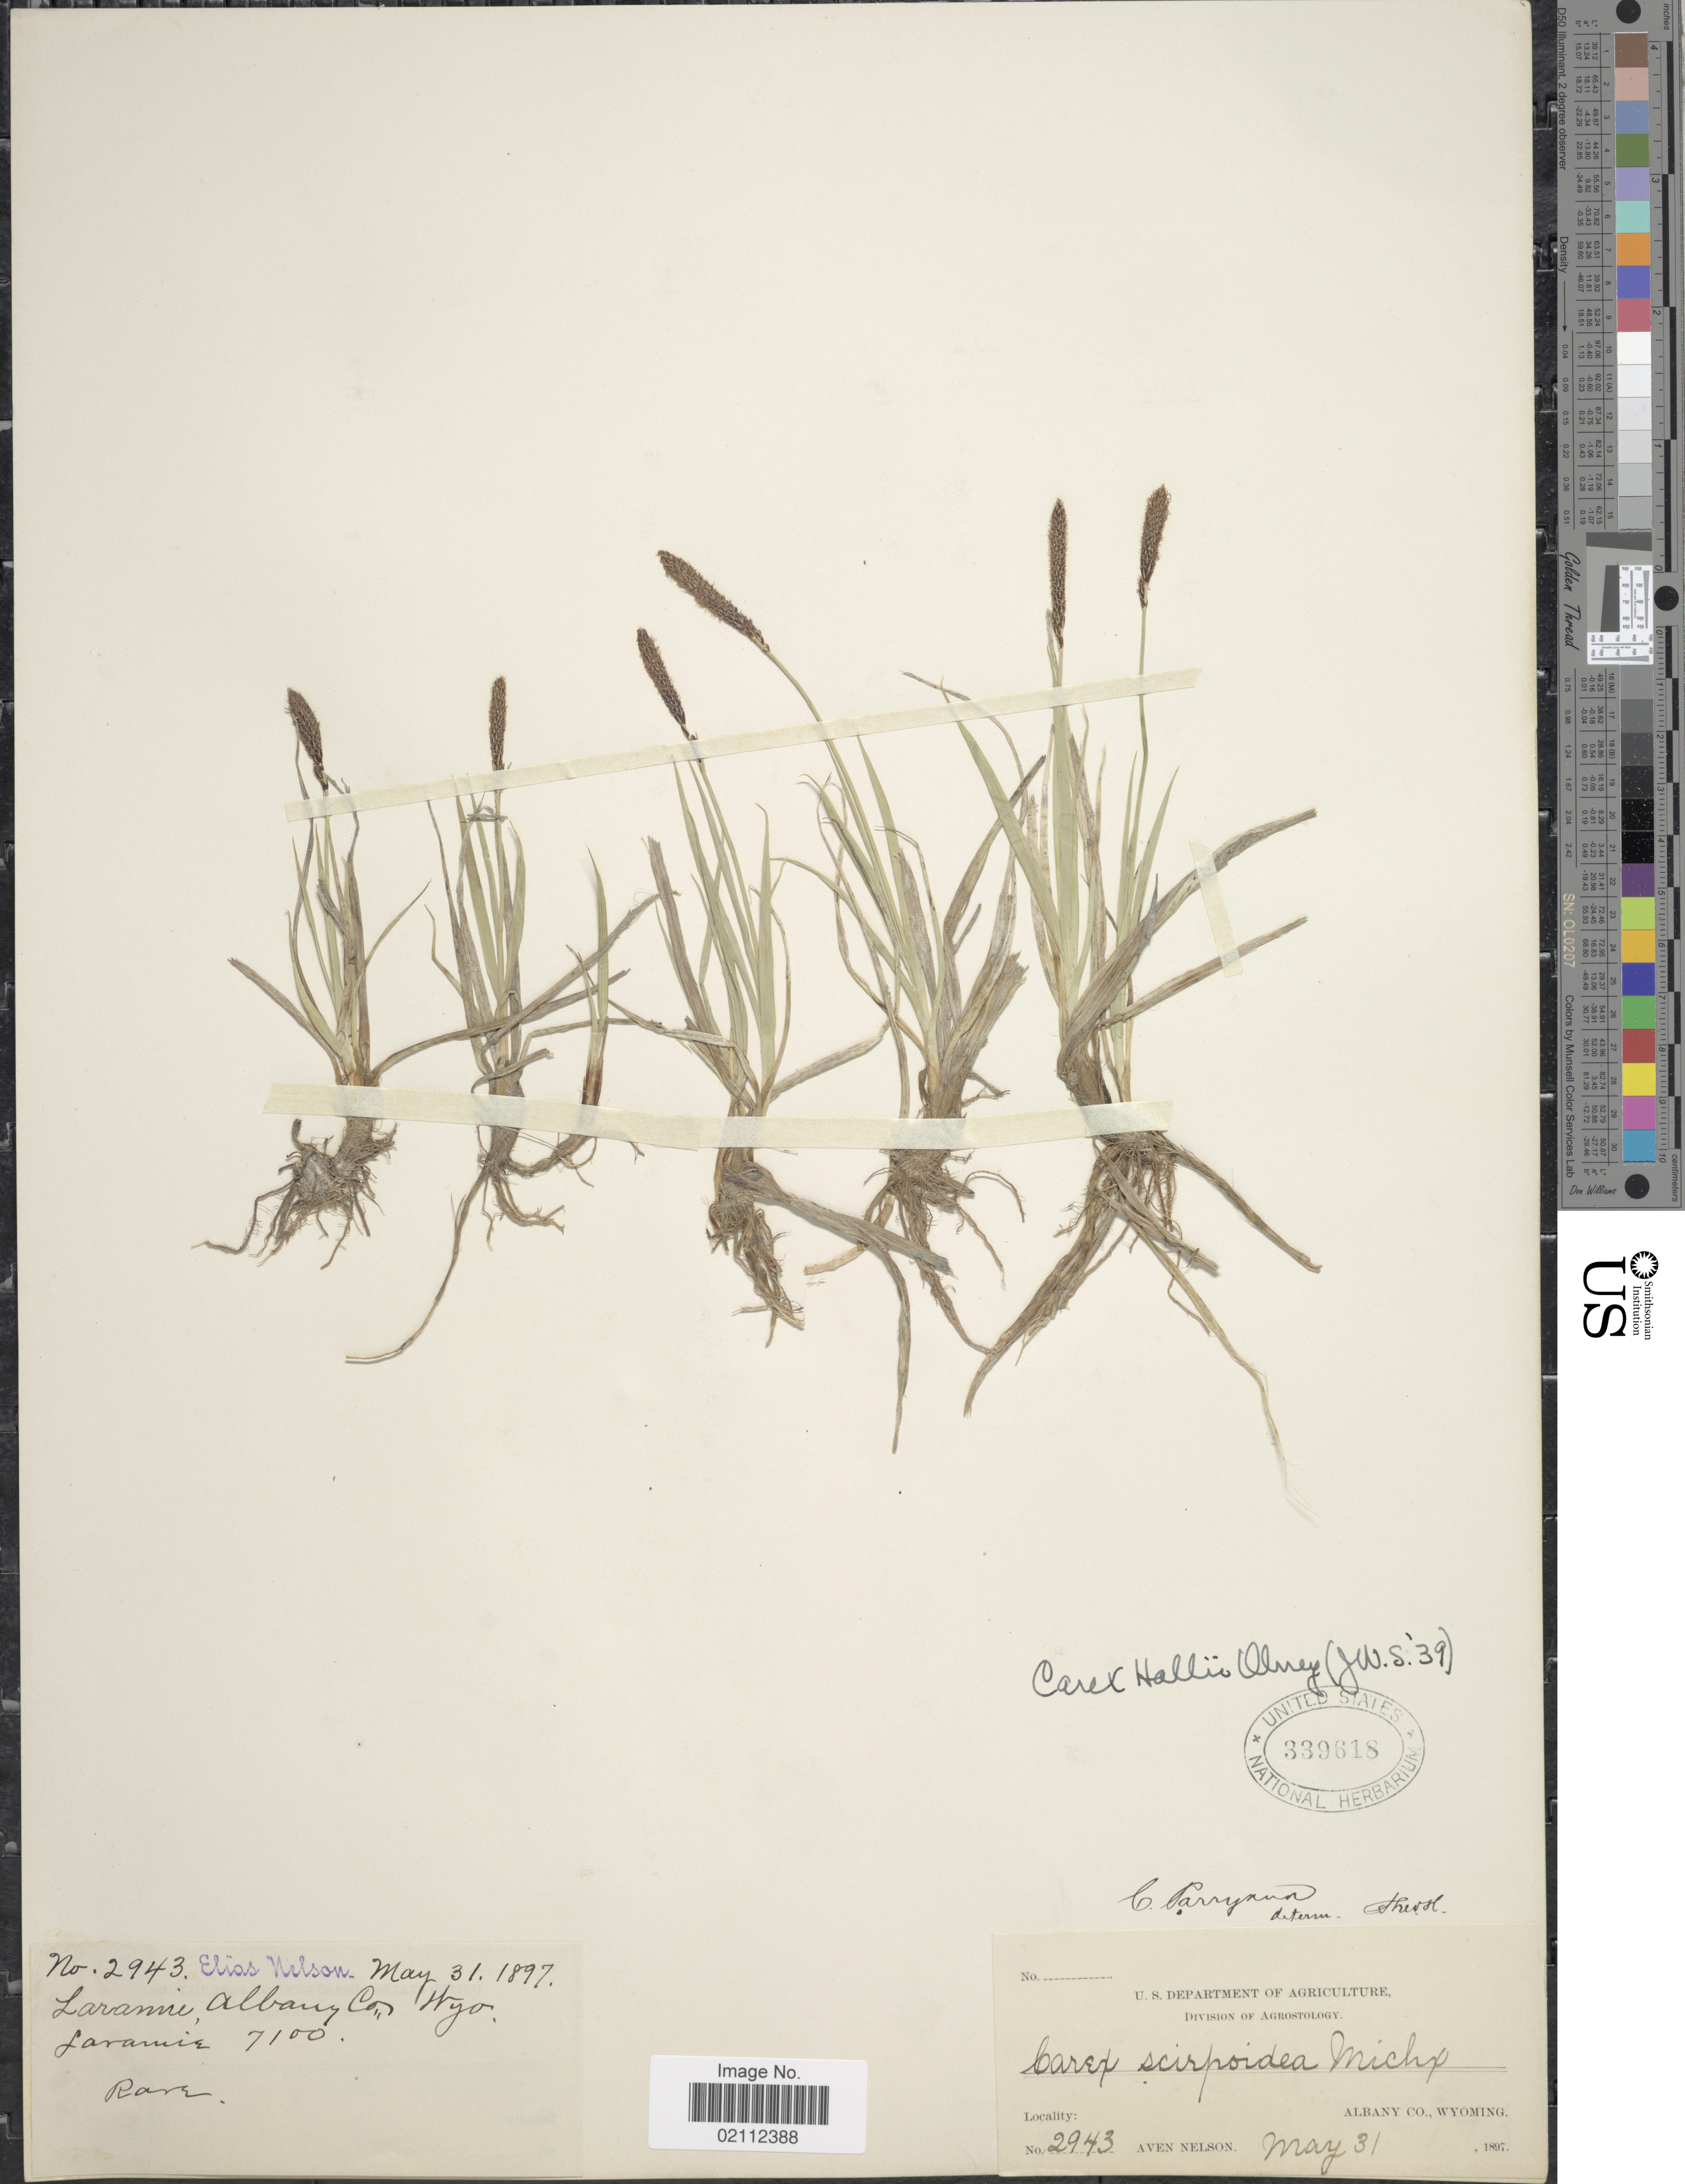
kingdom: Plantae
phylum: Tracheophyta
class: Liliopsida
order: Poales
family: Cyperaceae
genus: Carex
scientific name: Carex hallii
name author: Olney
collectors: E. Nelson & A. Nelson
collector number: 2943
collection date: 1897-05-31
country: United States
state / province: Wyoming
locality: Laramie, Albany Co.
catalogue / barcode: US 339618